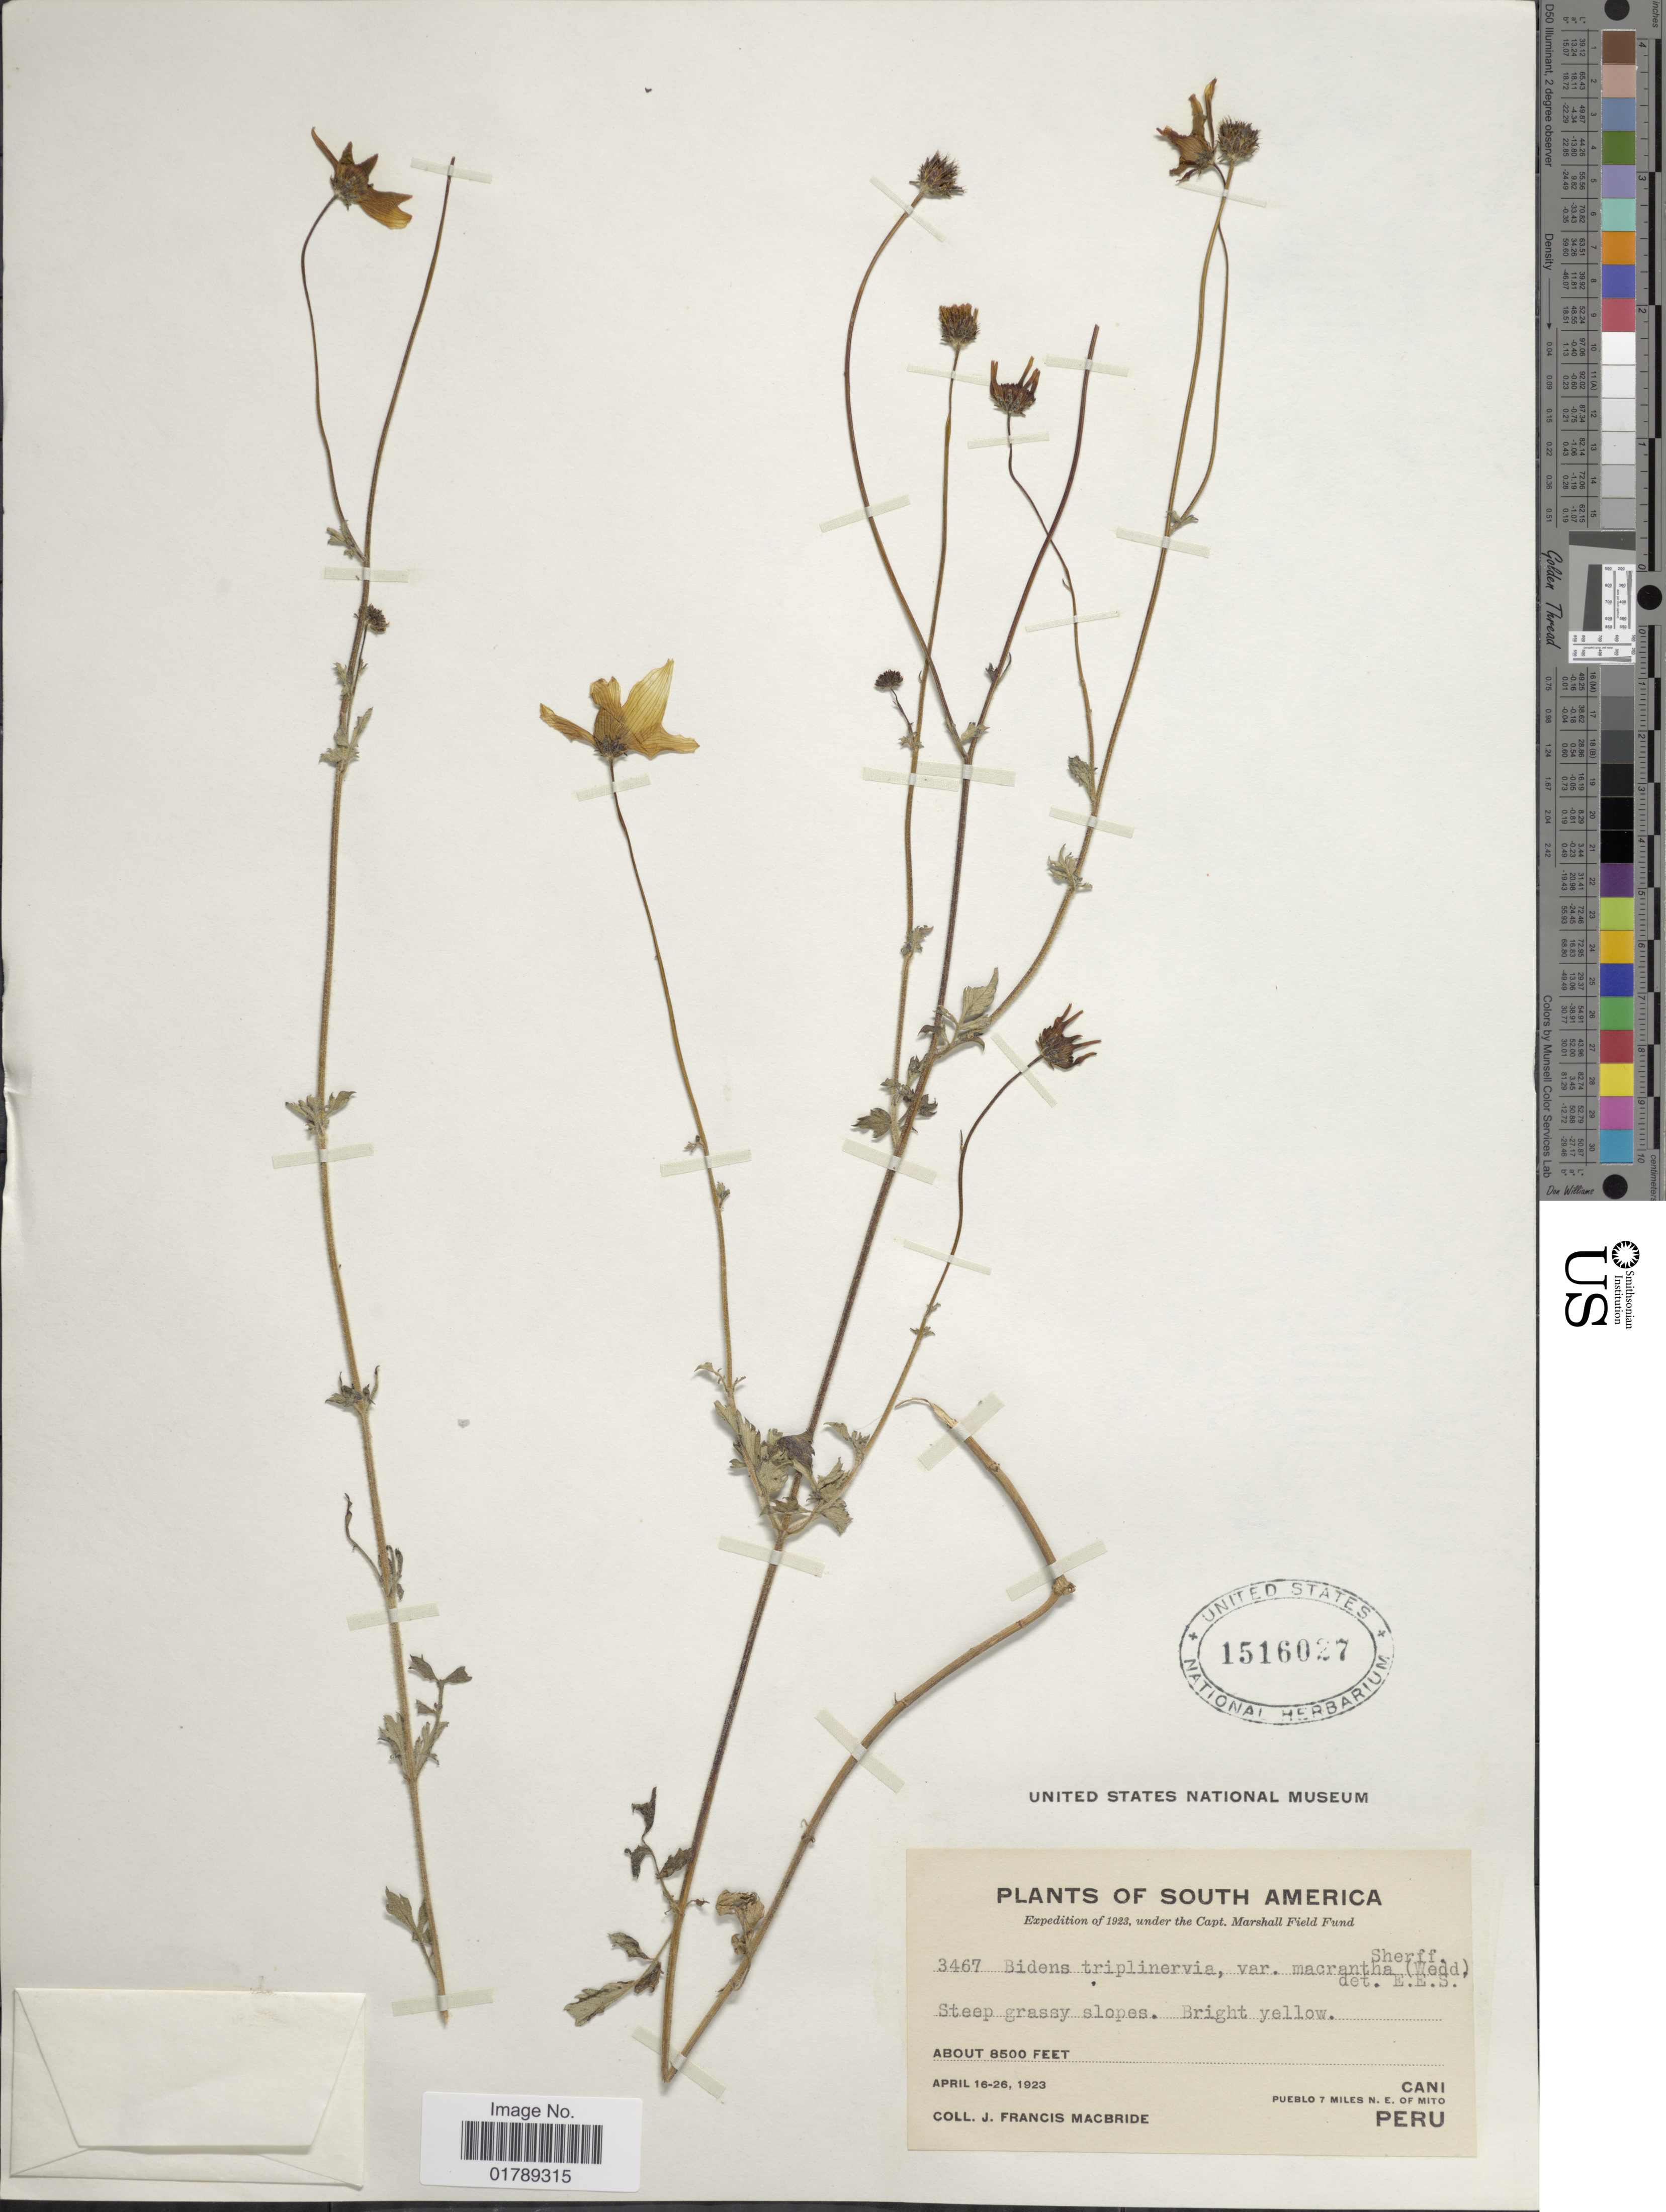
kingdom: Plantae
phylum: Tracheophyta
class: Magnoliopsida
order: Asterales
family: Asteraceae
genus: Bidens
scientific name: Bidens triplinervia var. macrantha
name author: (Wedd.) Sherff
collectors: J. F. Macbride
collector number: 3467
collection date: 1923-04-16/1923-04-26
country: Peru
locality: Cani. Pueblo 7 miles N. E. of Mito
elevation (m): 2591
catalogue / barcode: US 1516027